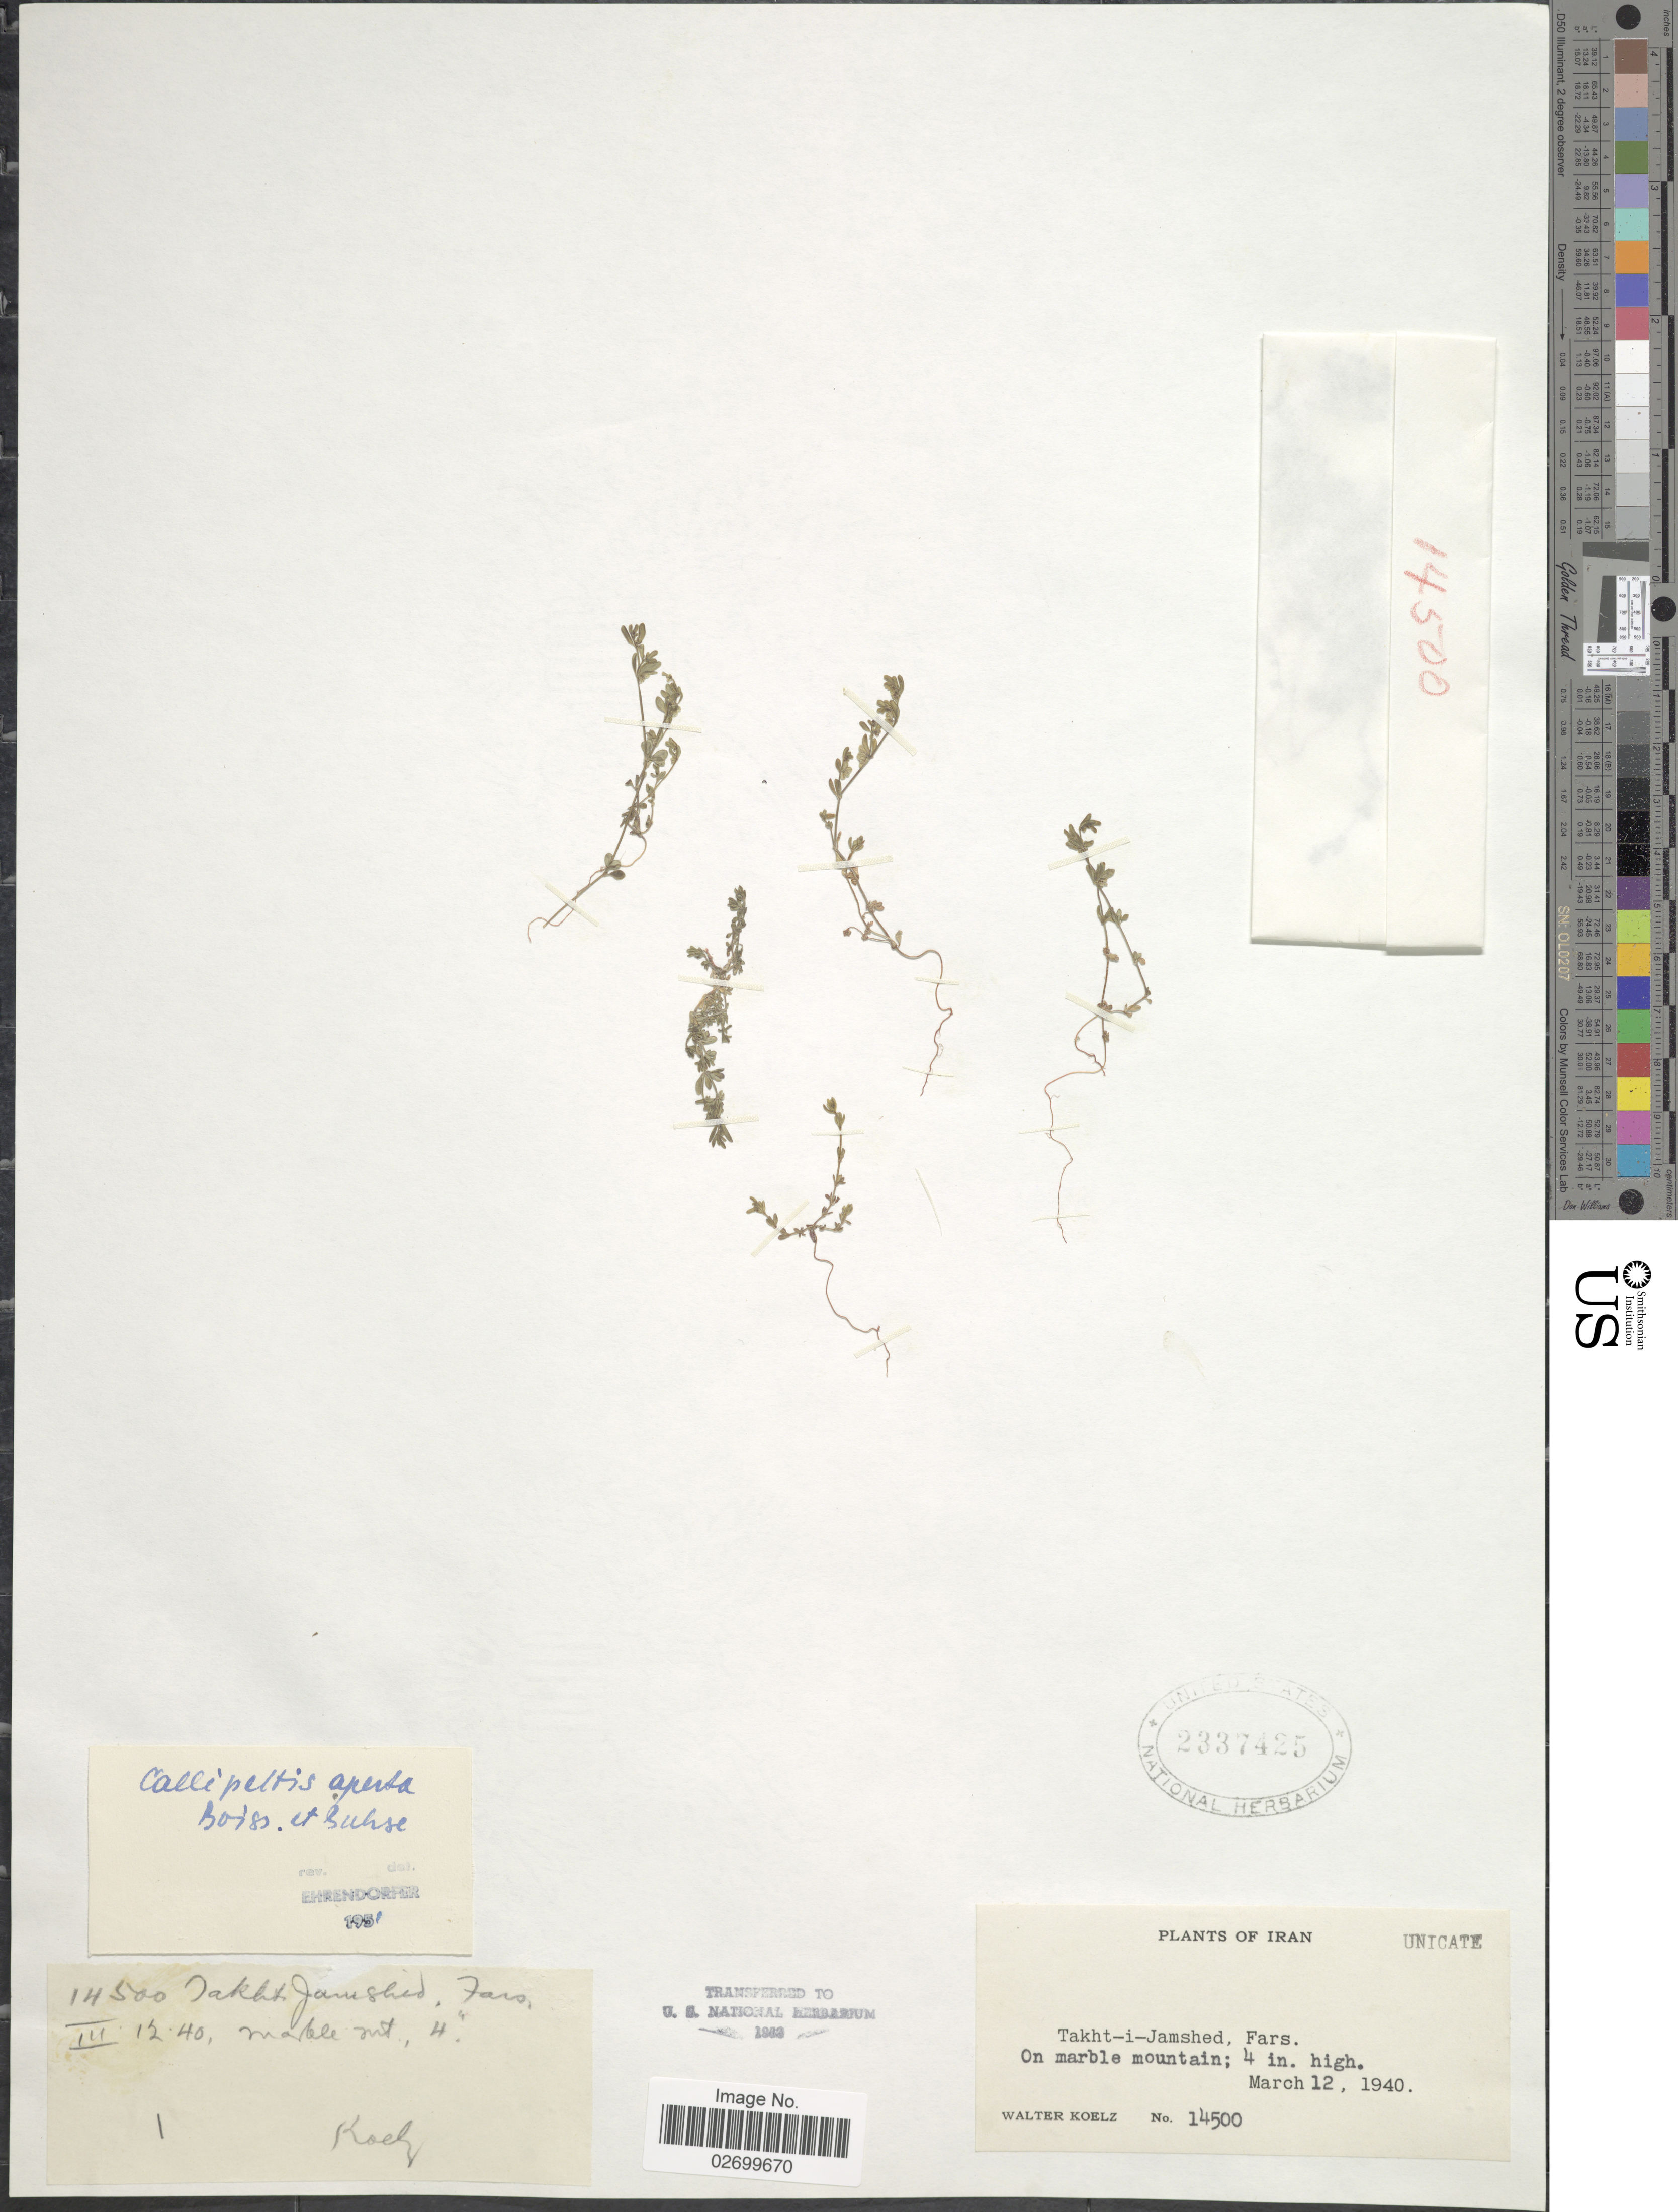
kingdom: Plantae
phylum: Tracheophyta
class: Magnoliopsida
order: Gentianales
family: Rubiaceae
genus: Callipeltis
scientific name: Callipeltis aperta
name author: Boiss.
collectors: W. N. Koelz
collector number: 14500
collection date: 1940-03-12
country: Iran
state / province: Fars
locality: Takht-i-Jamshed. On marble mountain.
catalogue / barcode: US 2337425